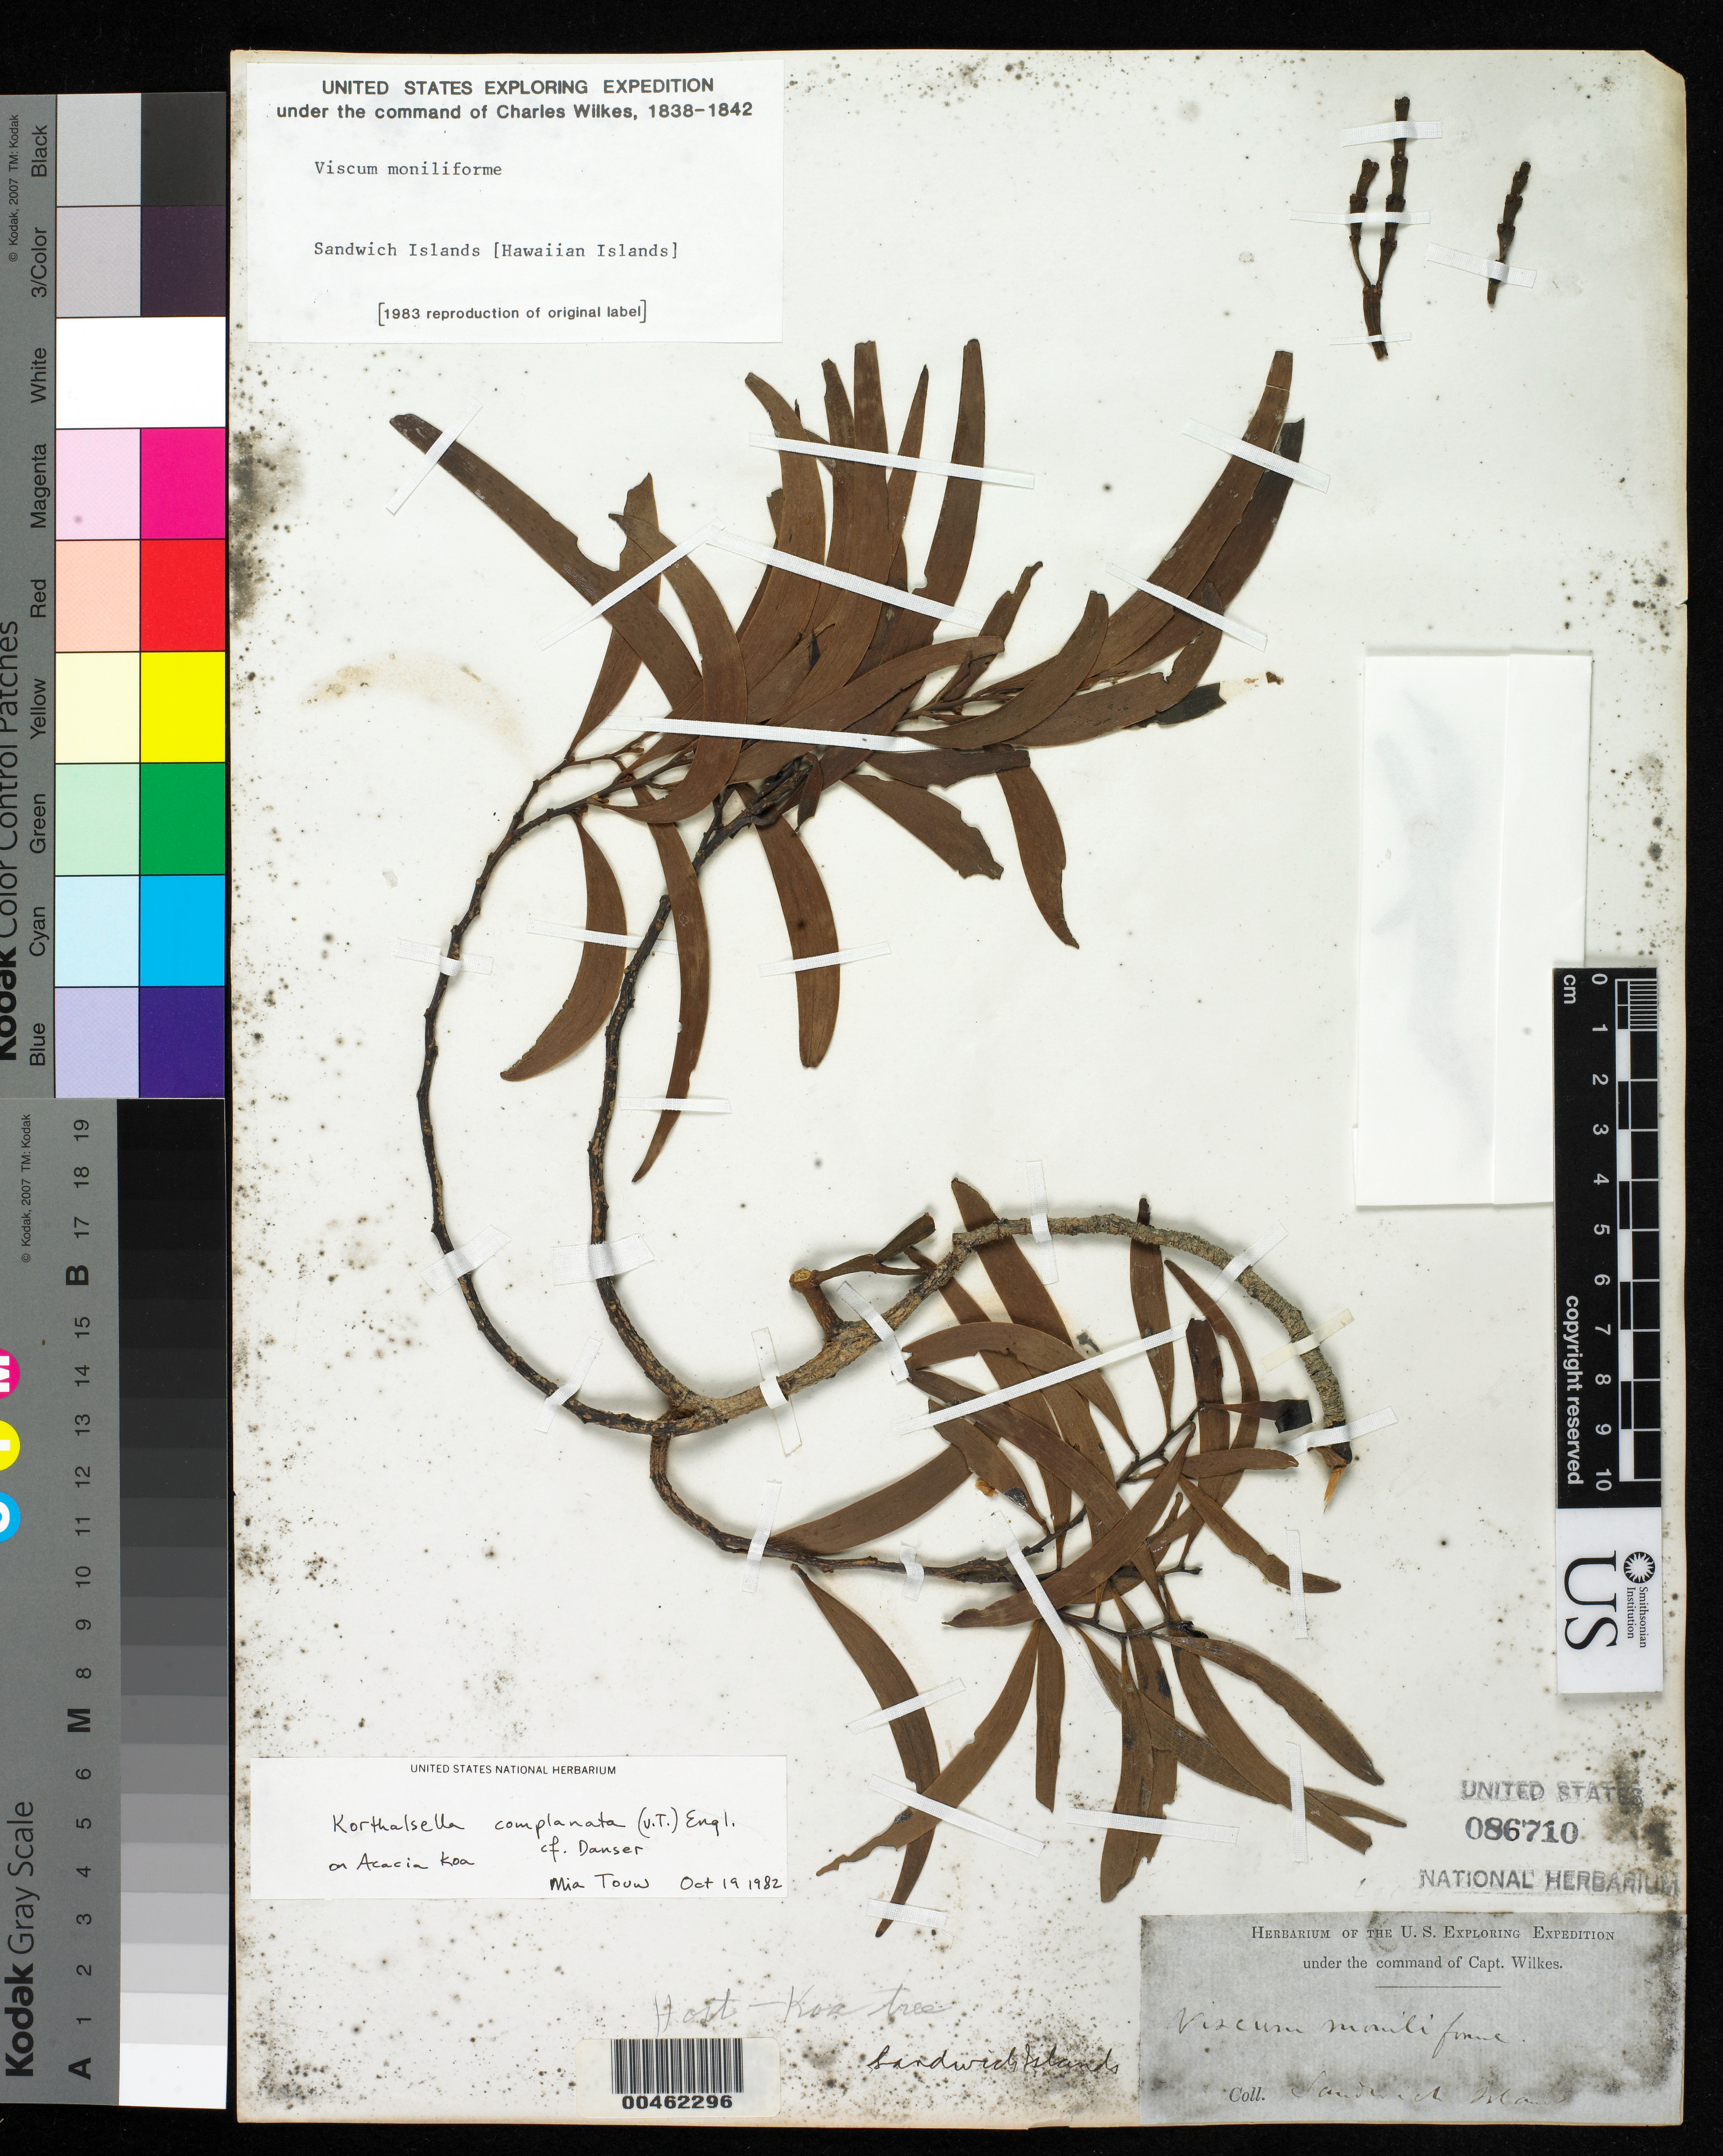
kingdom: Plantae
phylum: Tracheophyta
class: Magnoliopsida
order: Santalales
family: Viscaceae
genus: Korthalsella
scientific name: Korthalsella complanata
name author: (Tiegh.) Engl.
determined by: Touw, M.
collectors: Wilkes Explor. Exped.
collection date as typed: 1838 to -- --- 1842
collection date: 1838/1842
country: United States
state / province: Hawaii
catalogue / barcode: US 86710